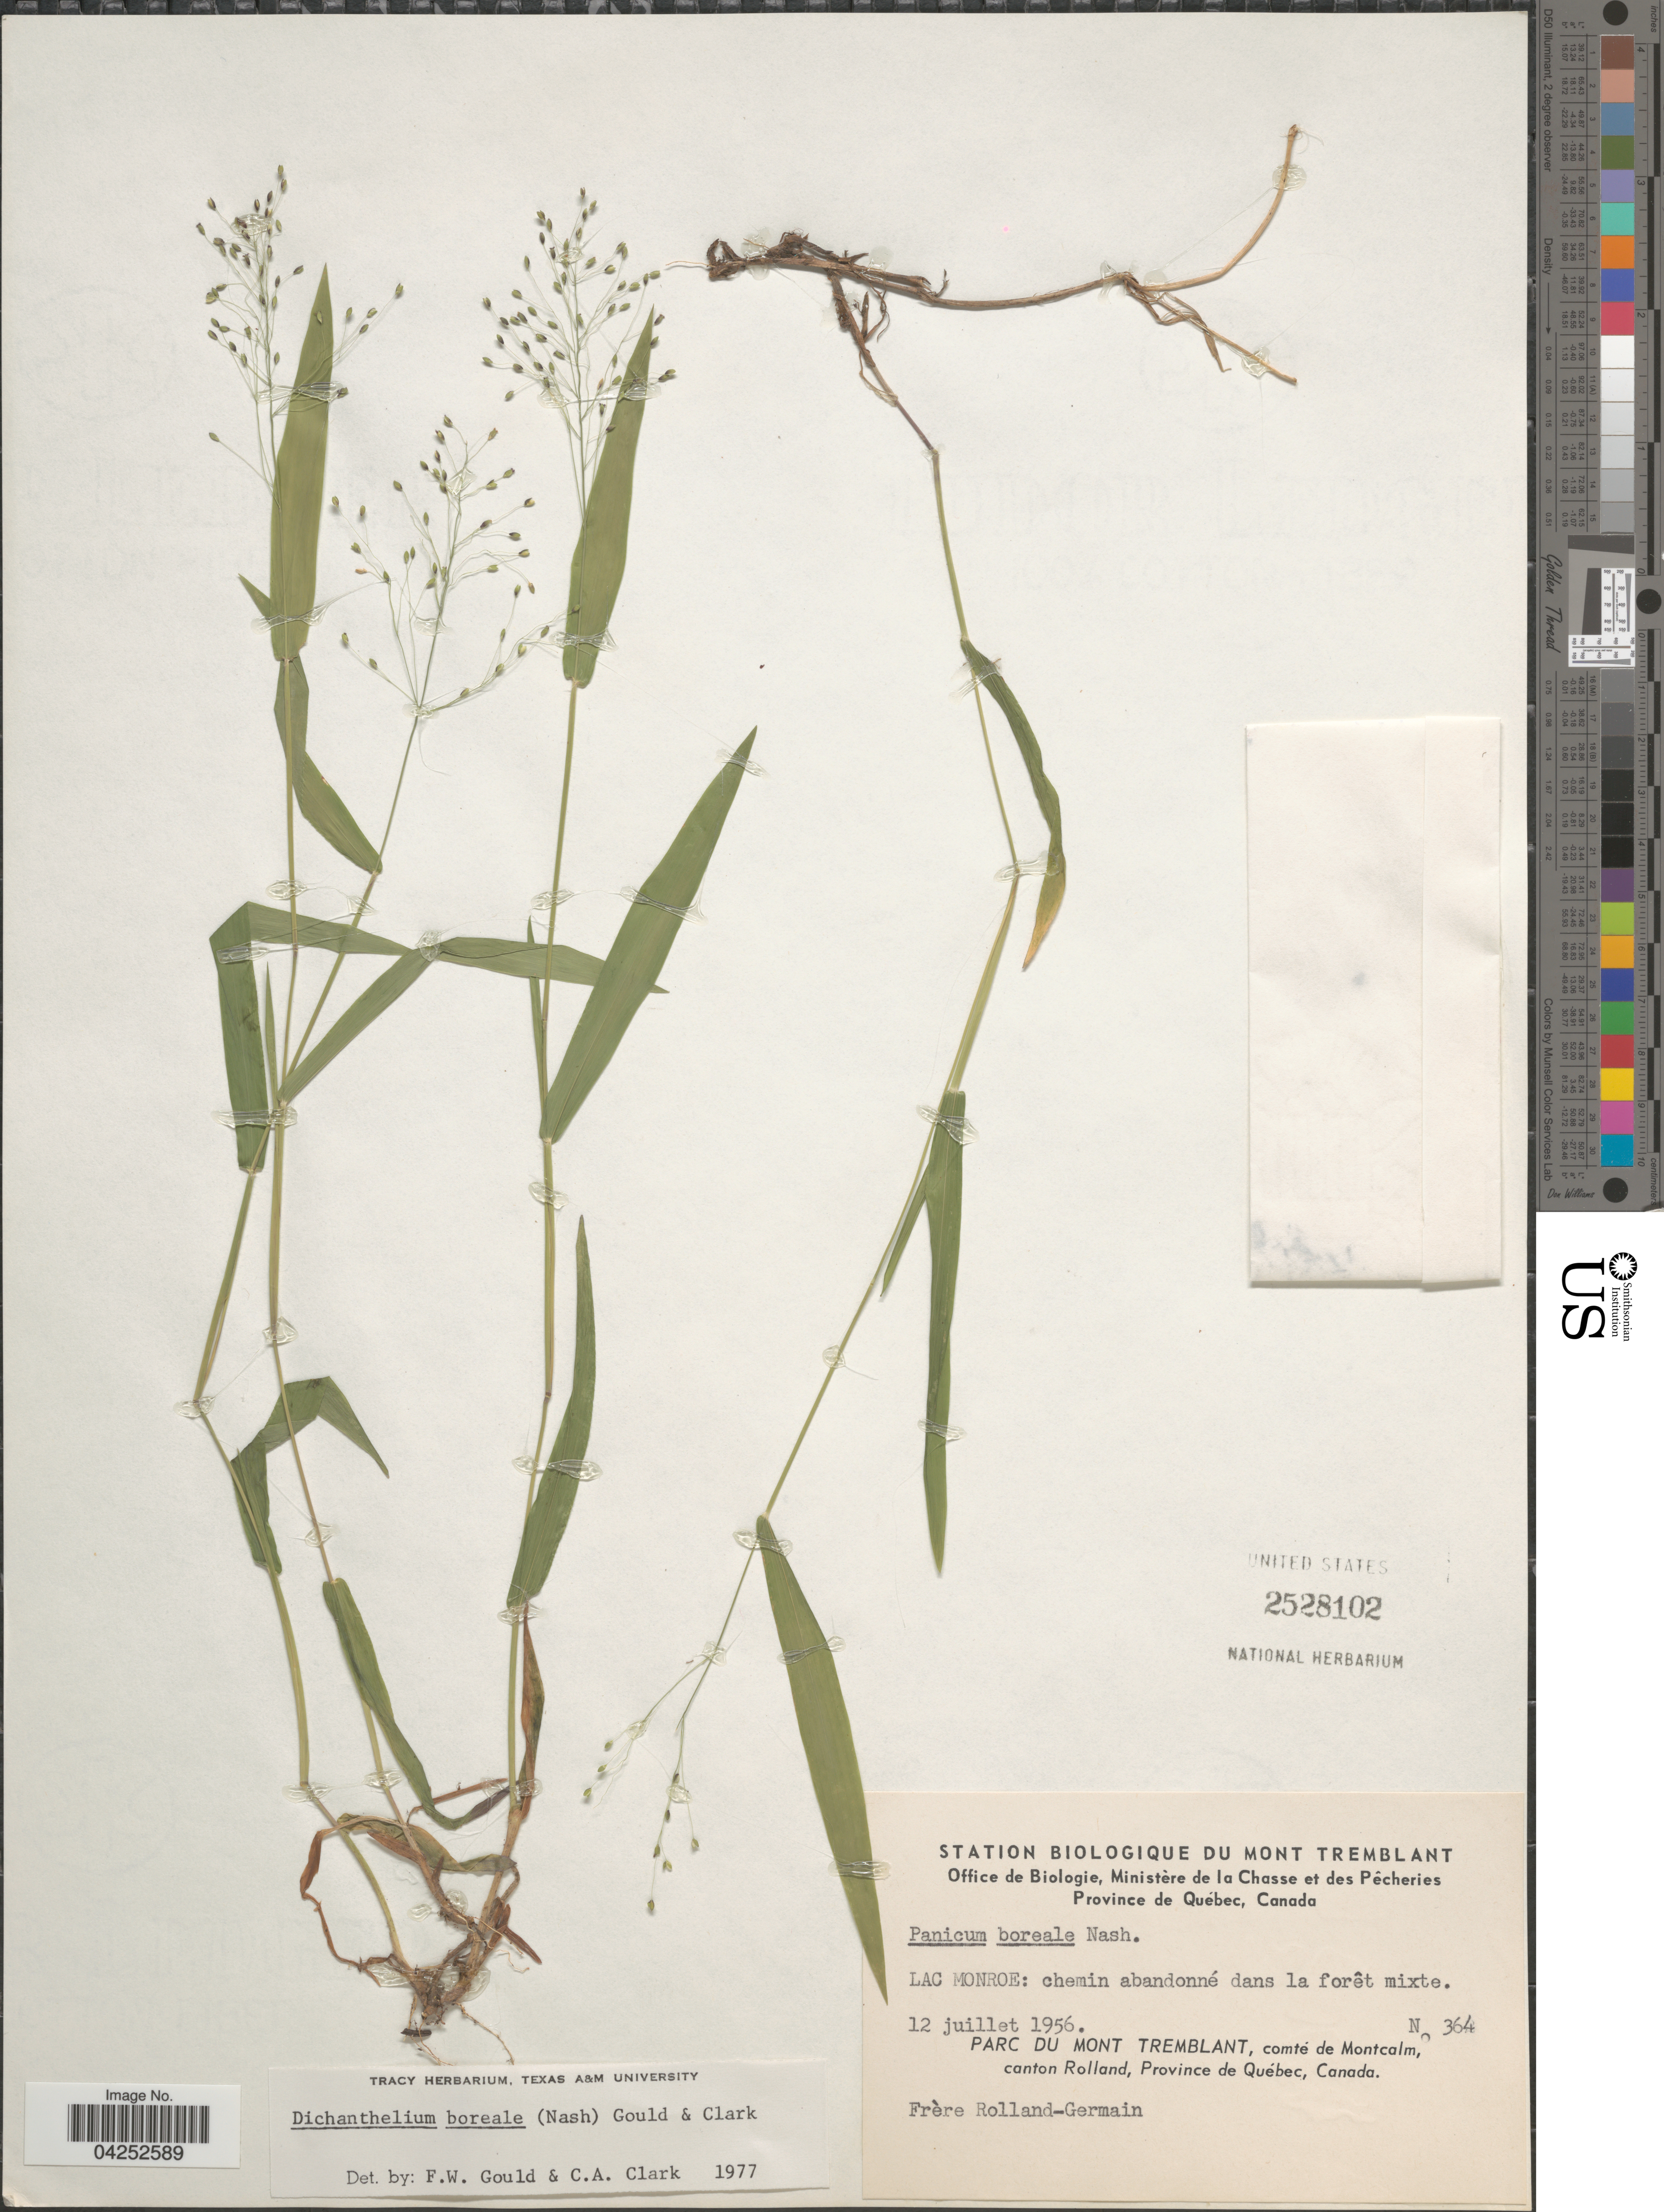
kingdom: Plantae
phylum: Tracheophyta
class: Liliopsida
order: Poales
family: Poaceae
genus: Dichanthelium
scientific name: Dichanthelium boreale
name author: (Nash) Freckmann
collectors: Rolland-Germain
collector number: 364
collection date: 1956-07-12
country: Canada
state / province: Quebec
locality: Lac Monroe: chemin abandonné dans la forêt mixte. Parc du Mont Tremblant, comté de Montcalm, canton Rolland.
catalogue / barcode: US 2528102